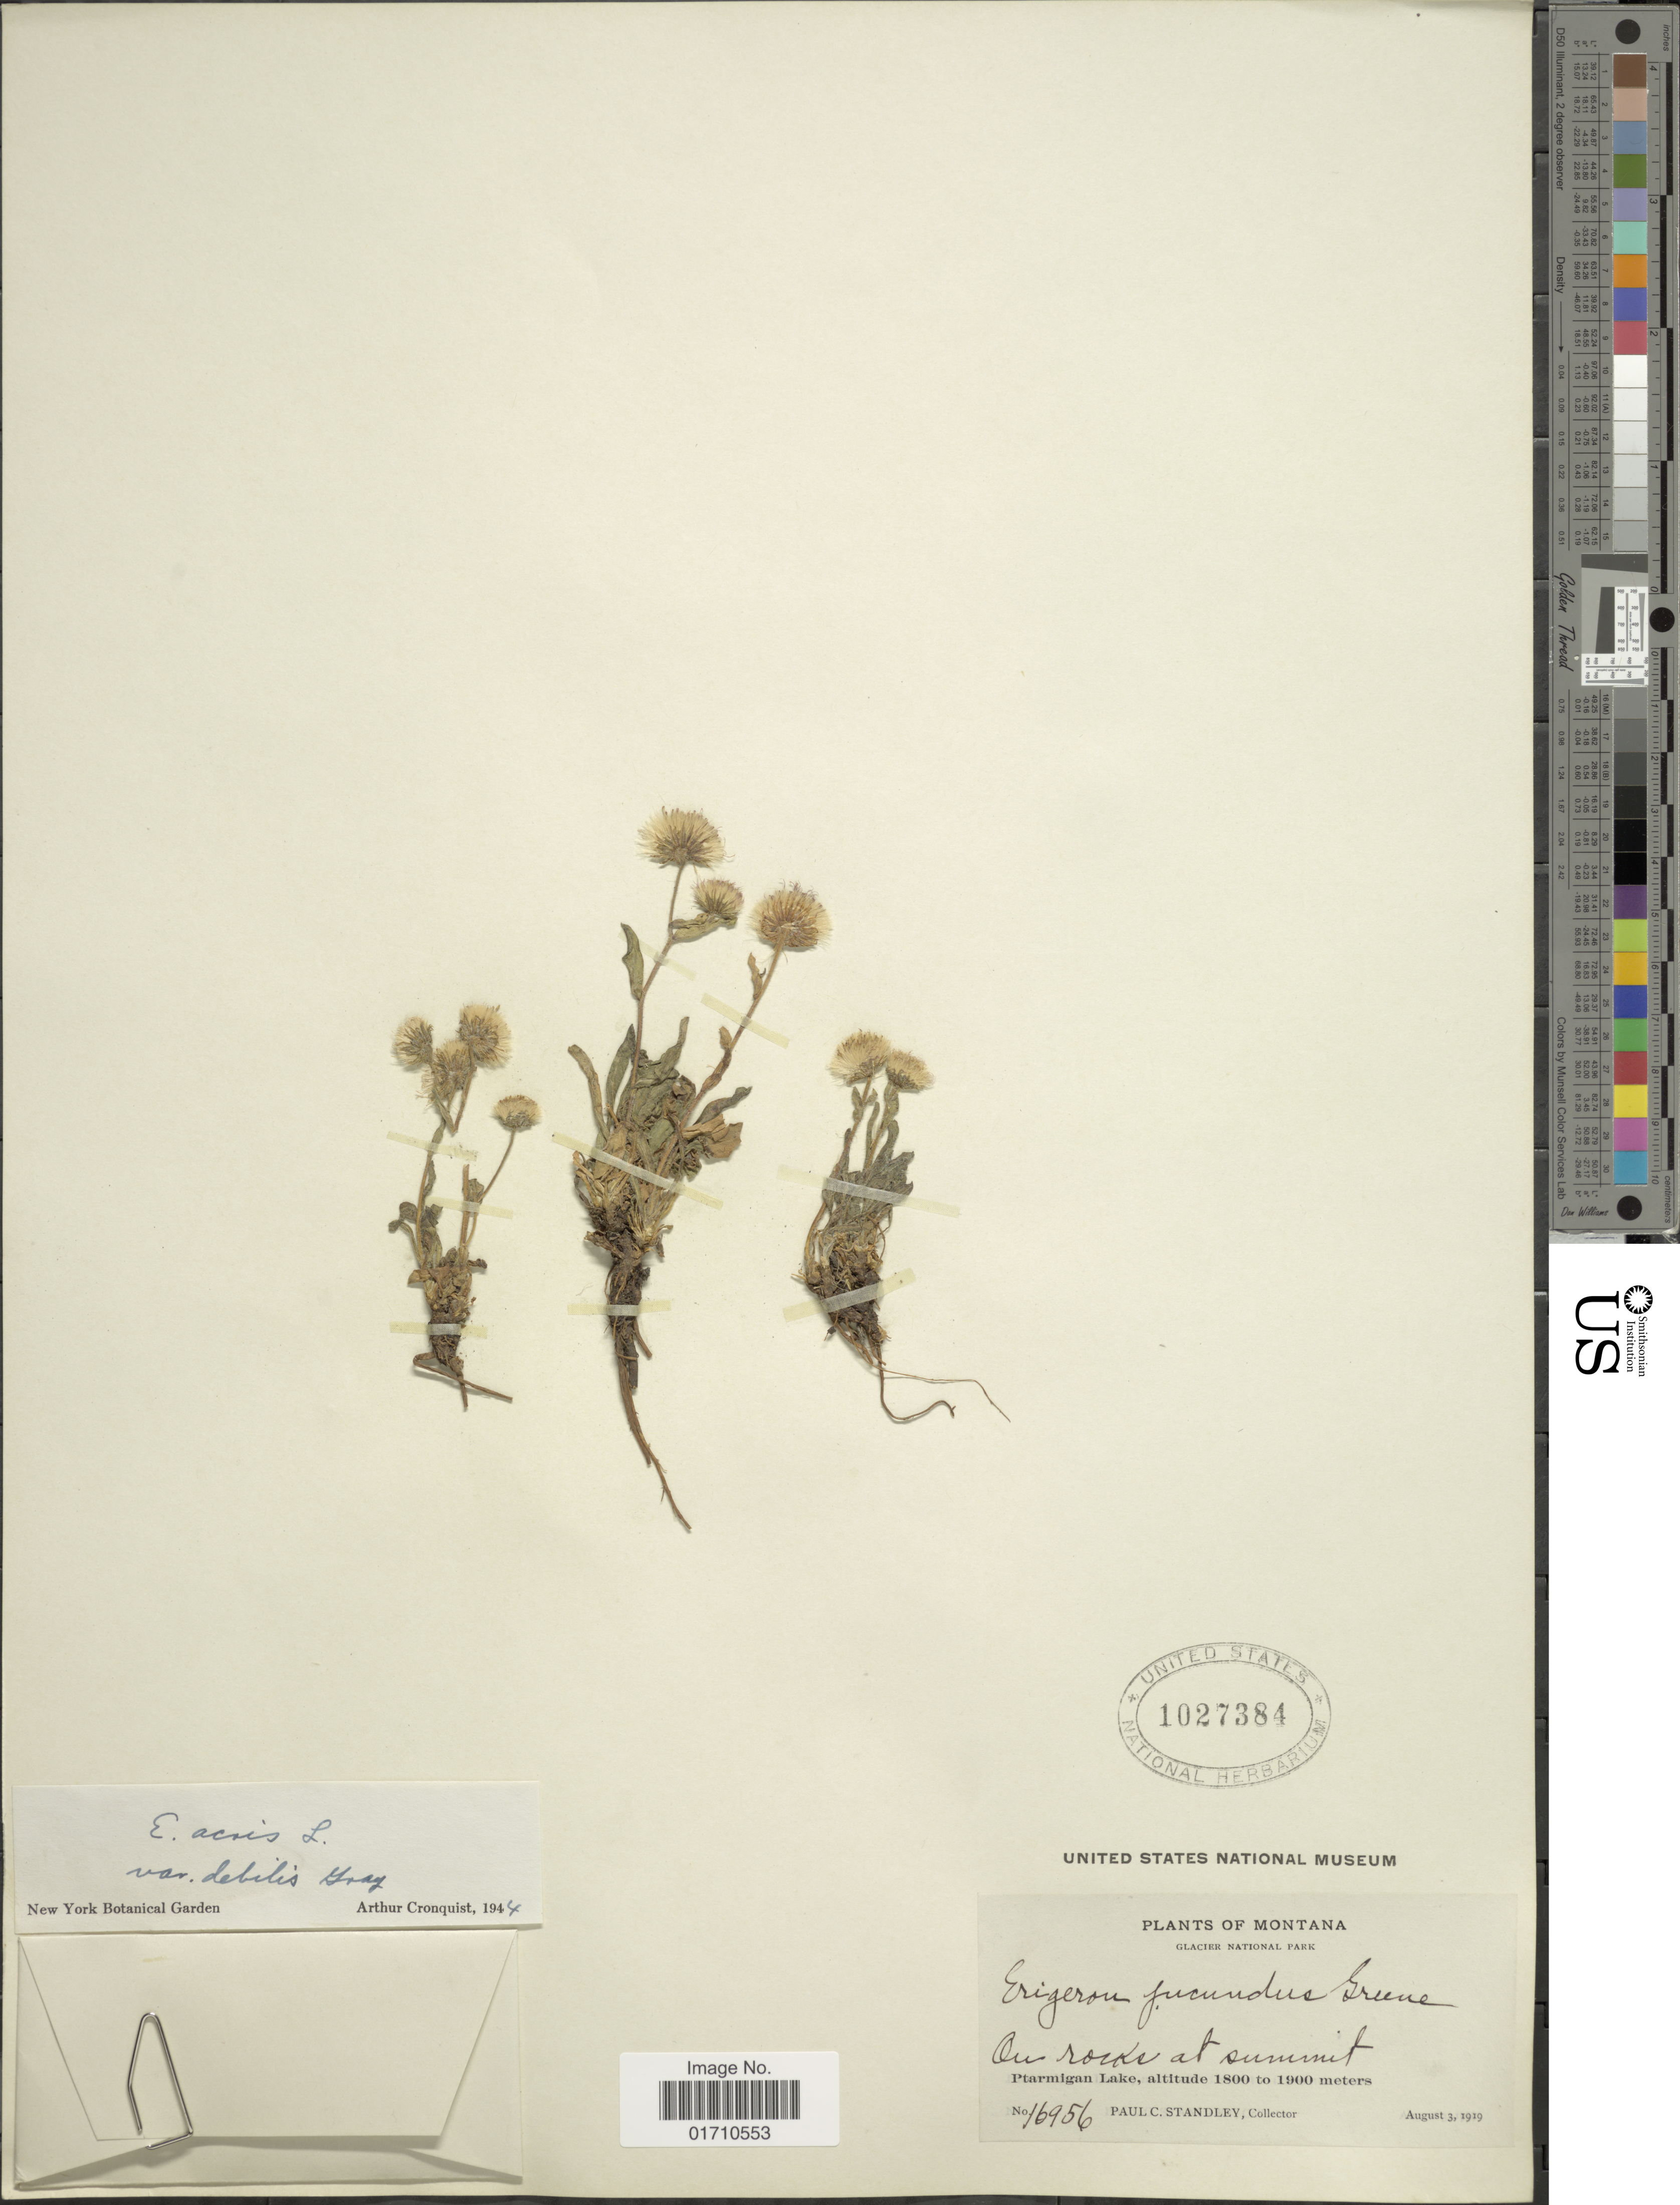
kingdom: Plantae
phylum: Tracheophyta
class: Magnoliopsida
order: Asterales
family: Asteraceae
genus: Erigeron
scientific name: Erigeron acris var. debilis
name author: A. Gray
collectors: P. C. Standley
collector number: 16956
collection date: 1919-08-03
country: United States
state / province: Montana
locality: Glaicer National Park, On rock at summit, Ptarmigan Lake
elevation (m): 1800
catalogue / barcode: US 1027384